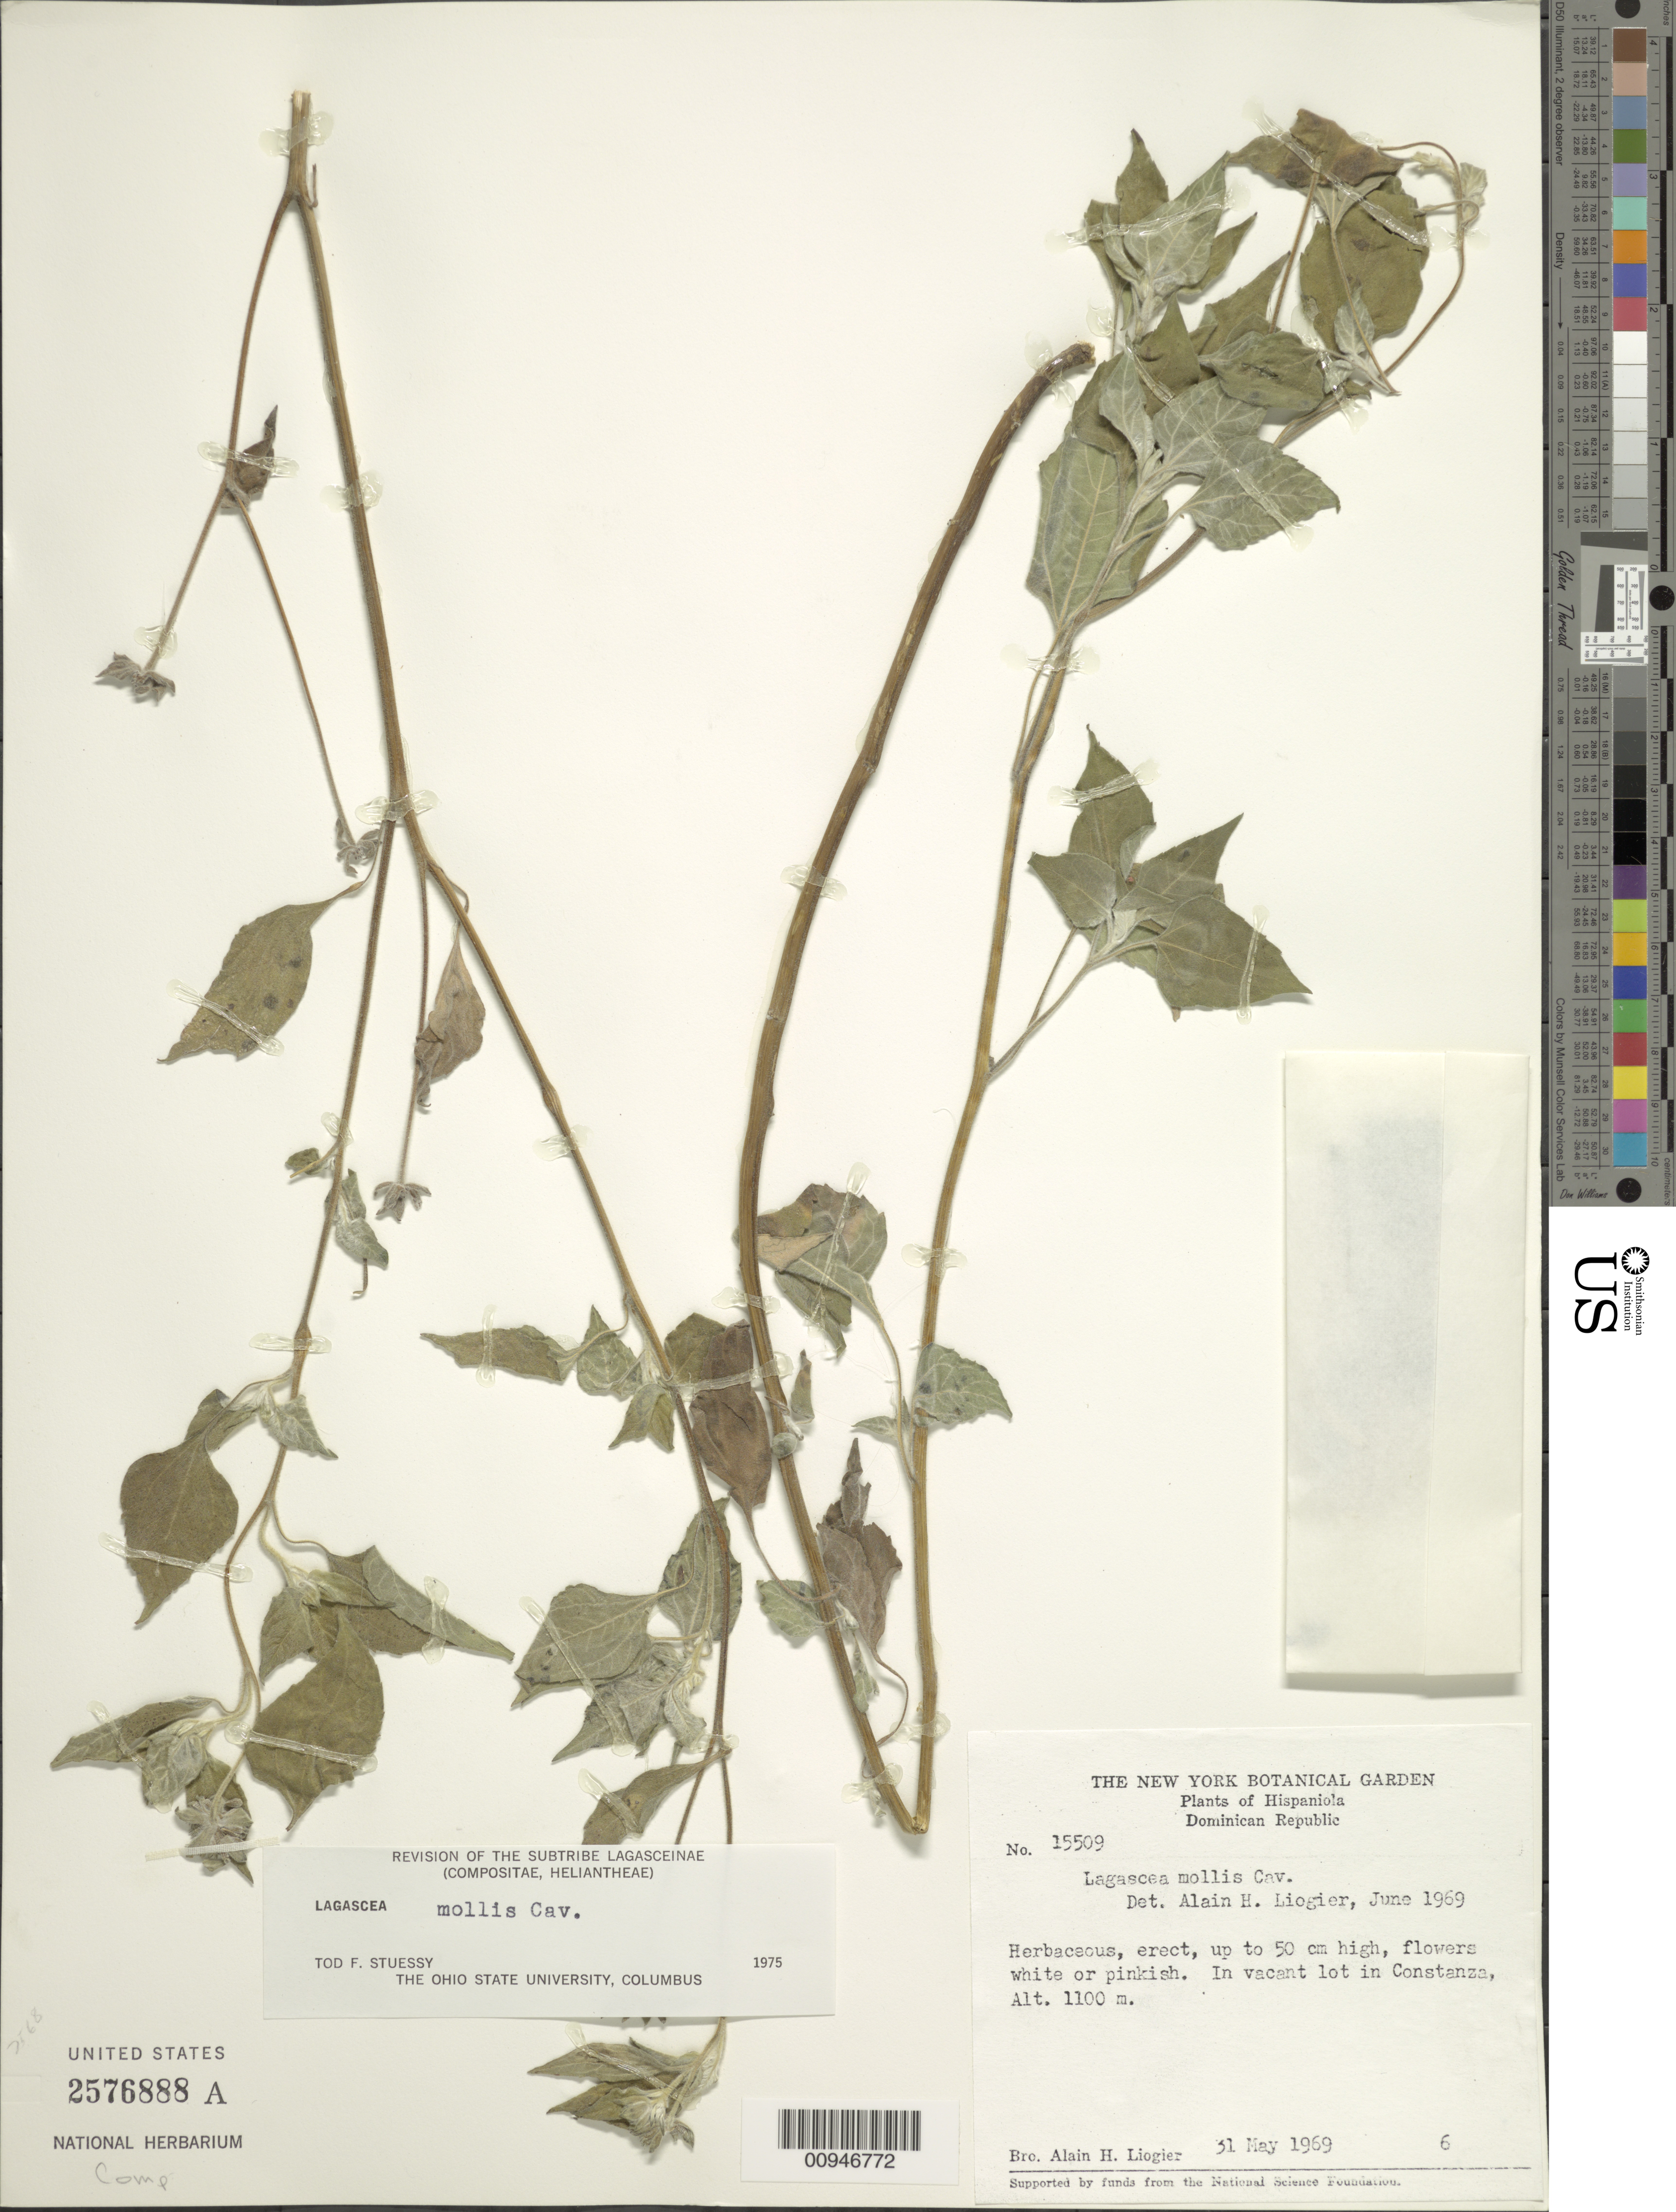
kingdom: Plantae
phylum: Tracheophyta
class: Magnoliopsida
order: Asterales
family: Asteraceae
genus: Lagascea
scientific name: Lagascea mollis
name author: Cav.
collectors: A. H. Liogier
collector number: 15509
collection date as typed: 31 May 1969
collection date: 1969-05-31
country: Dominican Republic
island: Hispaniola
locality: Constsanza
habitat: In vacant lot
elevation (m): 335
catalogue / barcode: US 2576888